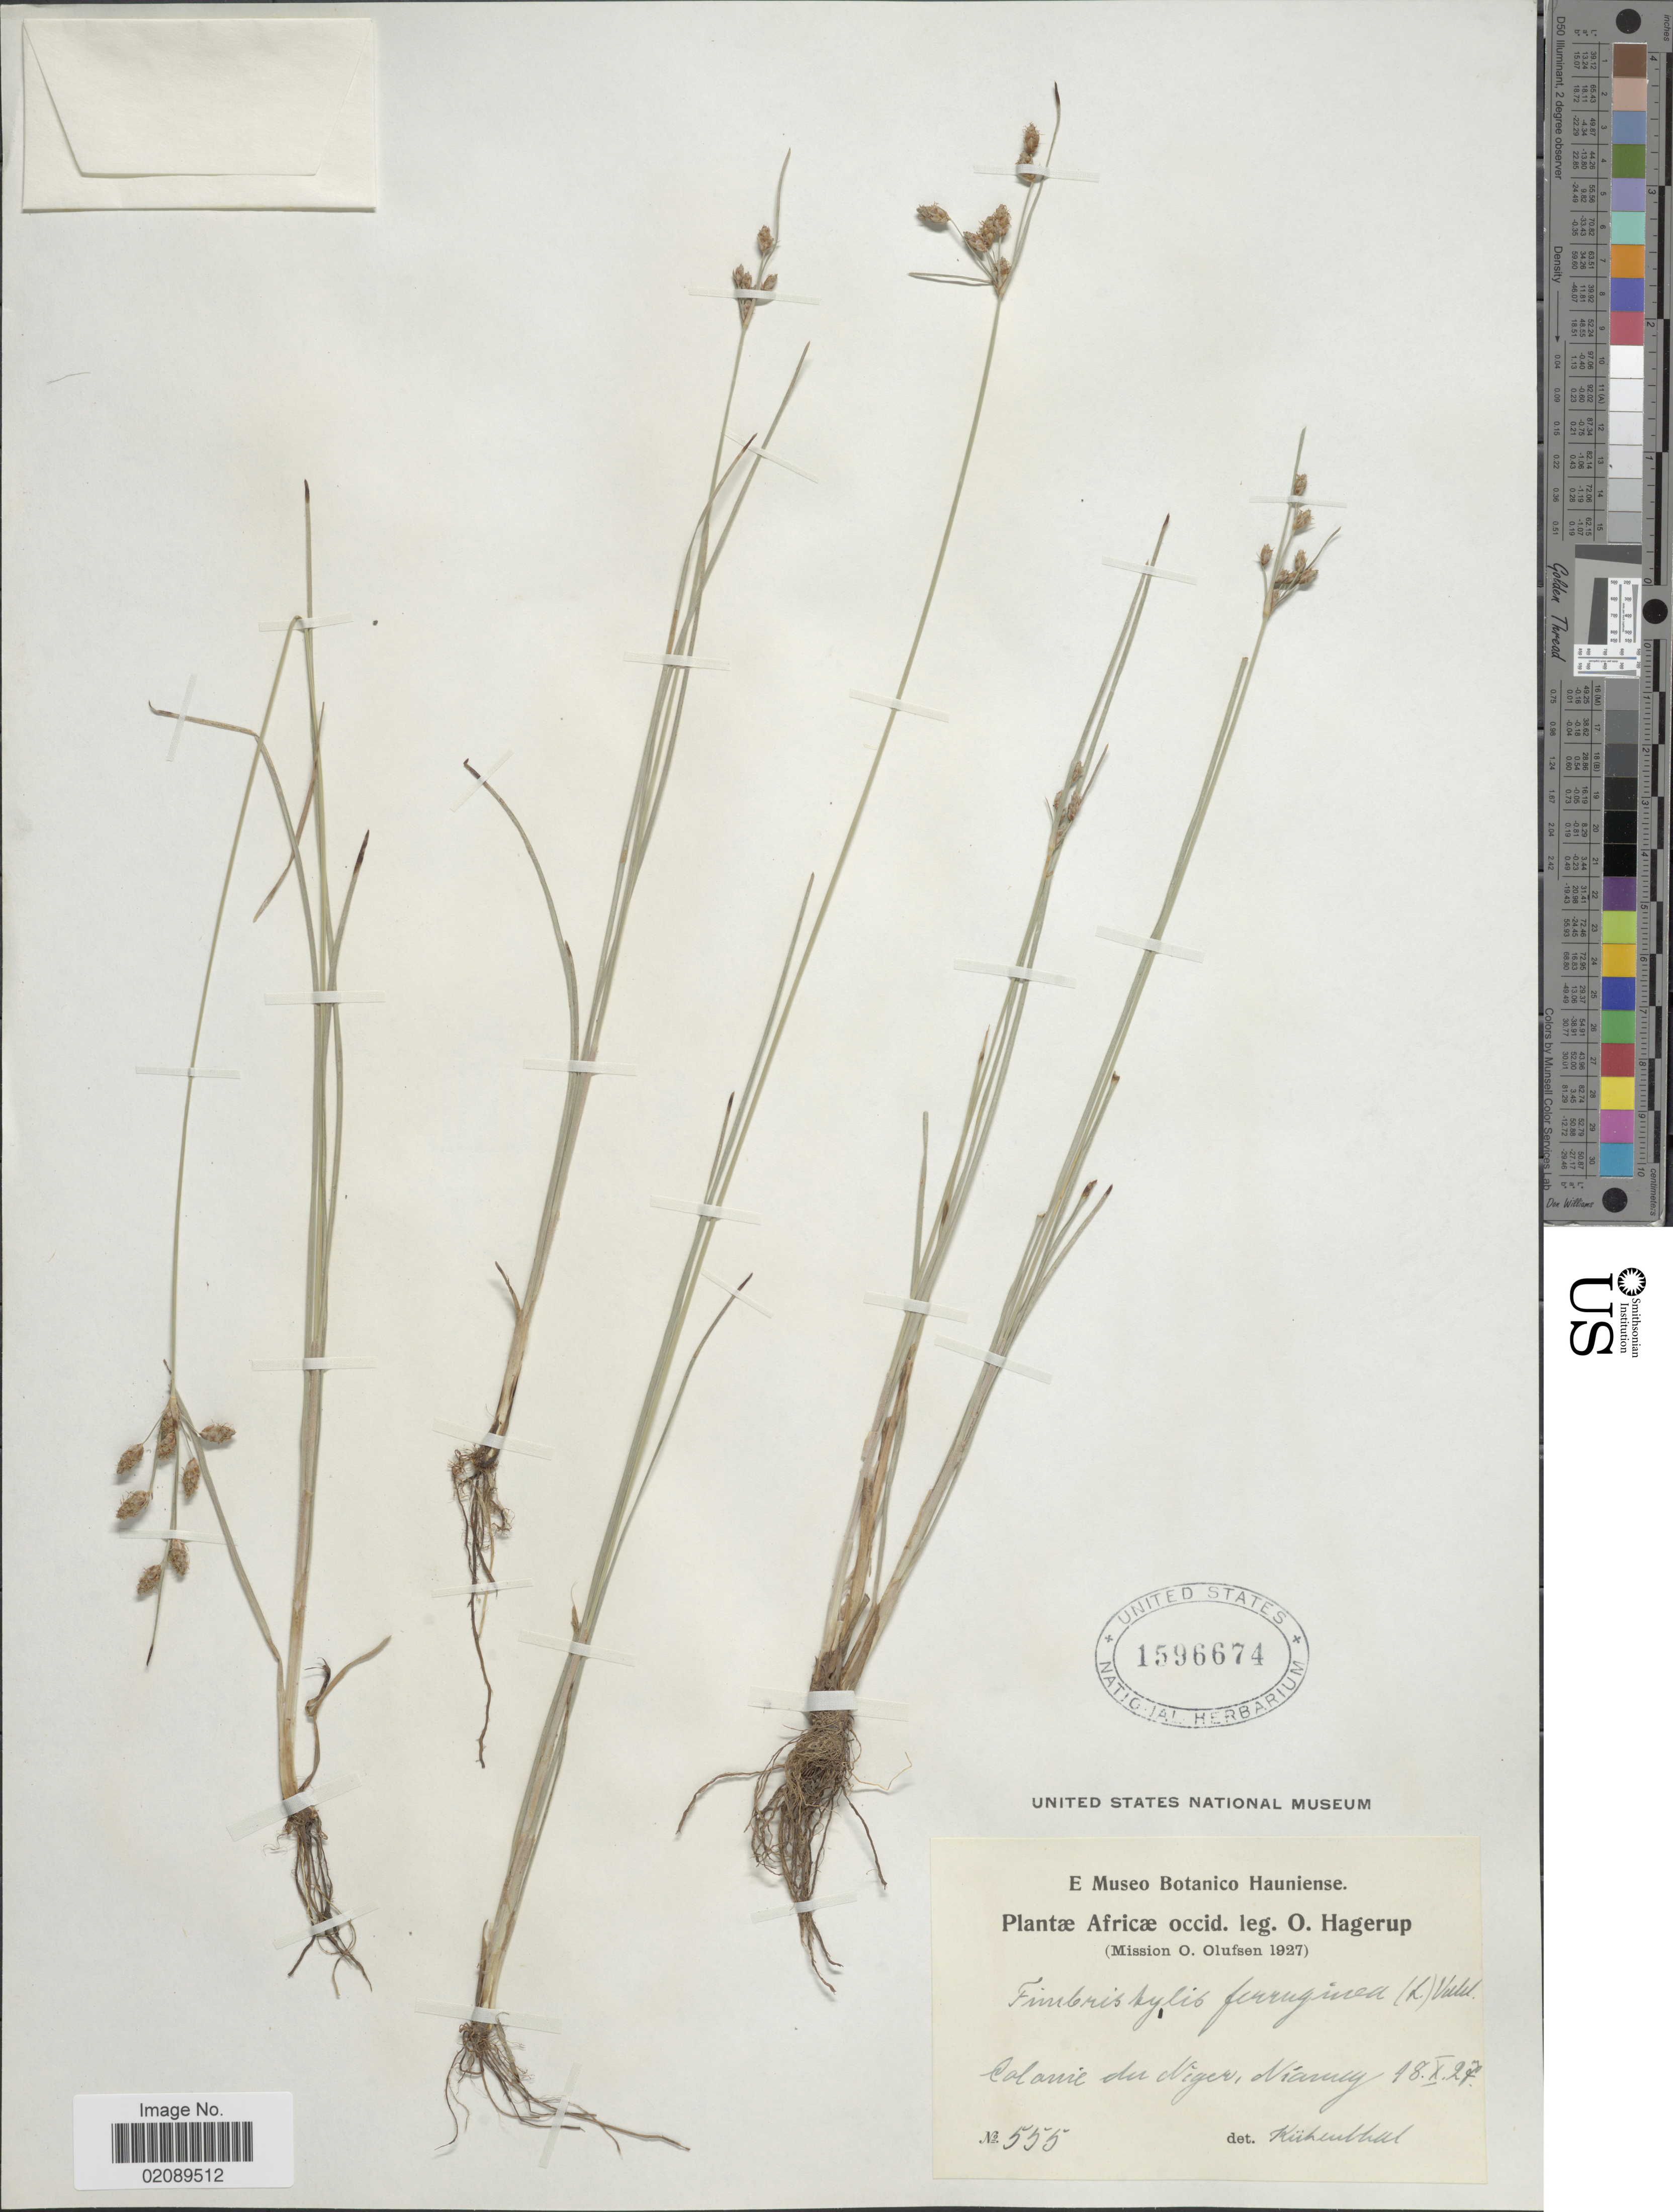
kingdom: Plantae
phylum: Tracheophyta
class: Liliopsida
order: Poales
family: Cyperaceae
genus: Fimbristylis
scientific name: Fimbristylis ferruginea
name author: (L.) Vahl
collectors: O. Hagerup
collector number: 555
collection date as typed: Transcribed d/m/y: 18/10/1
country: Niger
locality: Africae occid., Colonie du Niger, Niamey.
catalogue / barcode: US 1596674